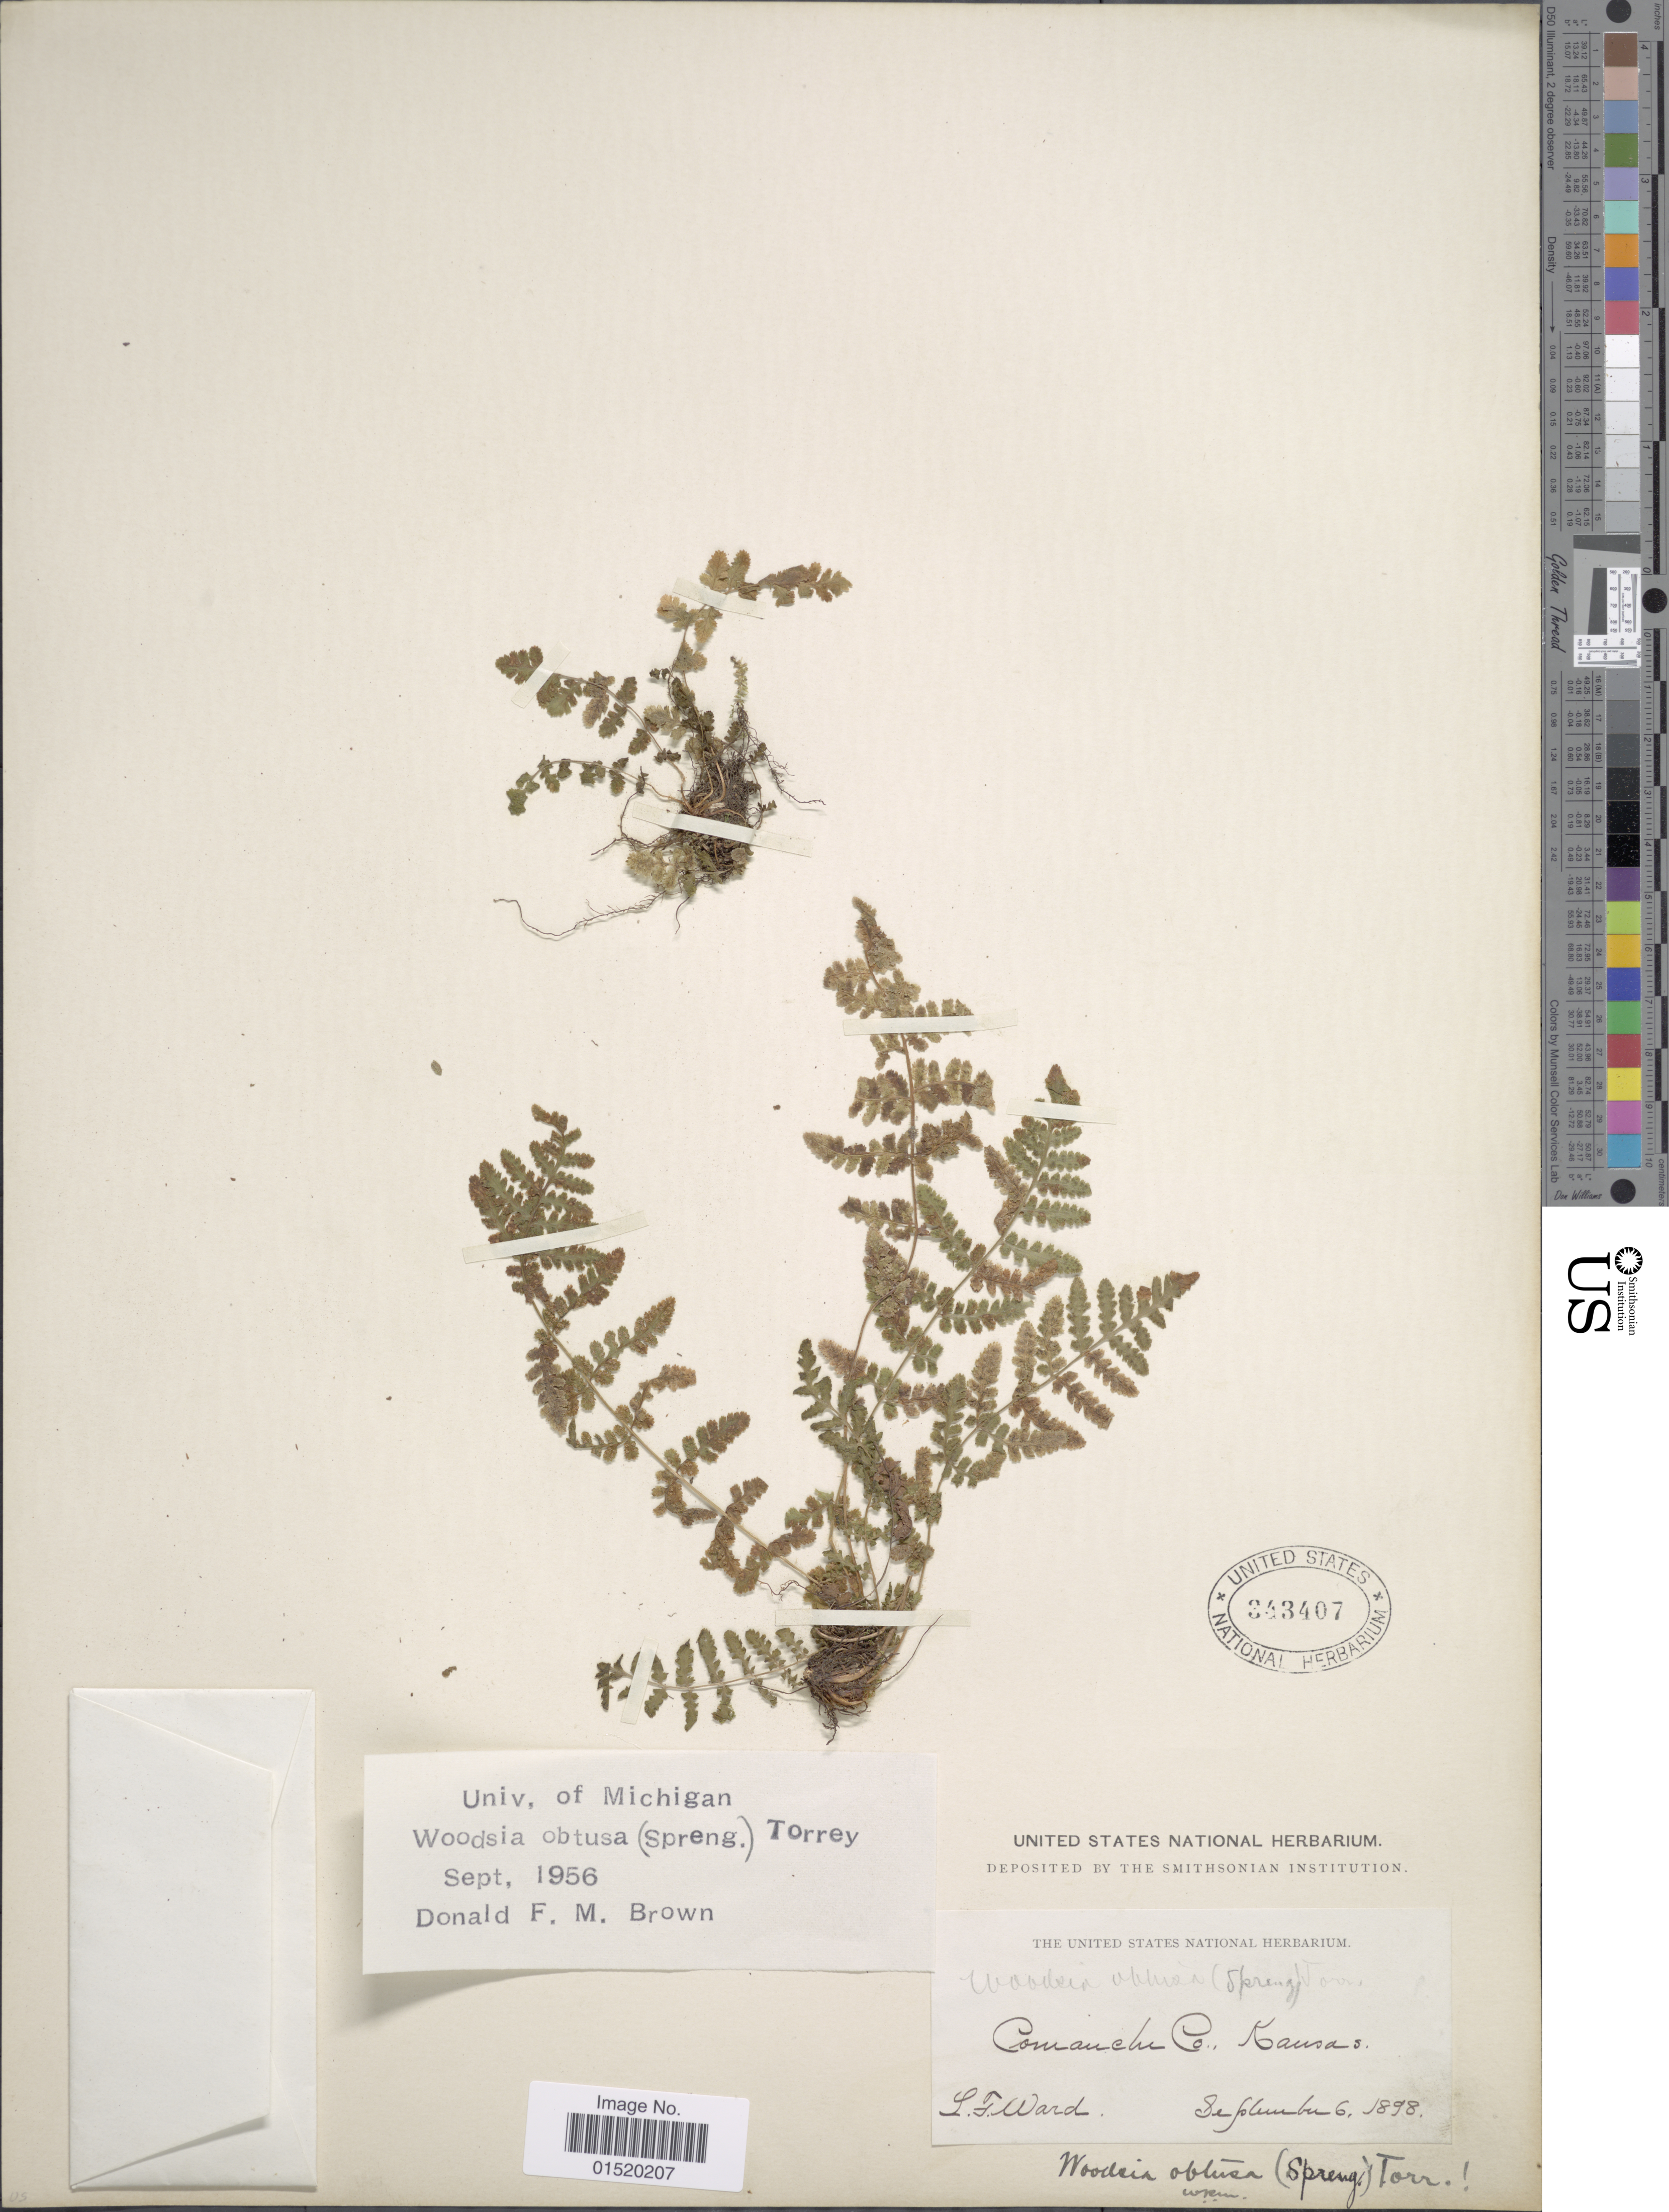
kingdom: Plantae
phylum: Tracheophyta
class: Polypodiopsida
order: Polypodiales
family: Woodsiaceae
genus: Woodsia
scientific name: Woodsia obtusa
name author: (Spreng.) Torr.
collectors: L. Ward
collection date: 1898-09-06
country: United States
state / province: Kansas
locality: Comanche Co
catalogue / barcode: US 343407